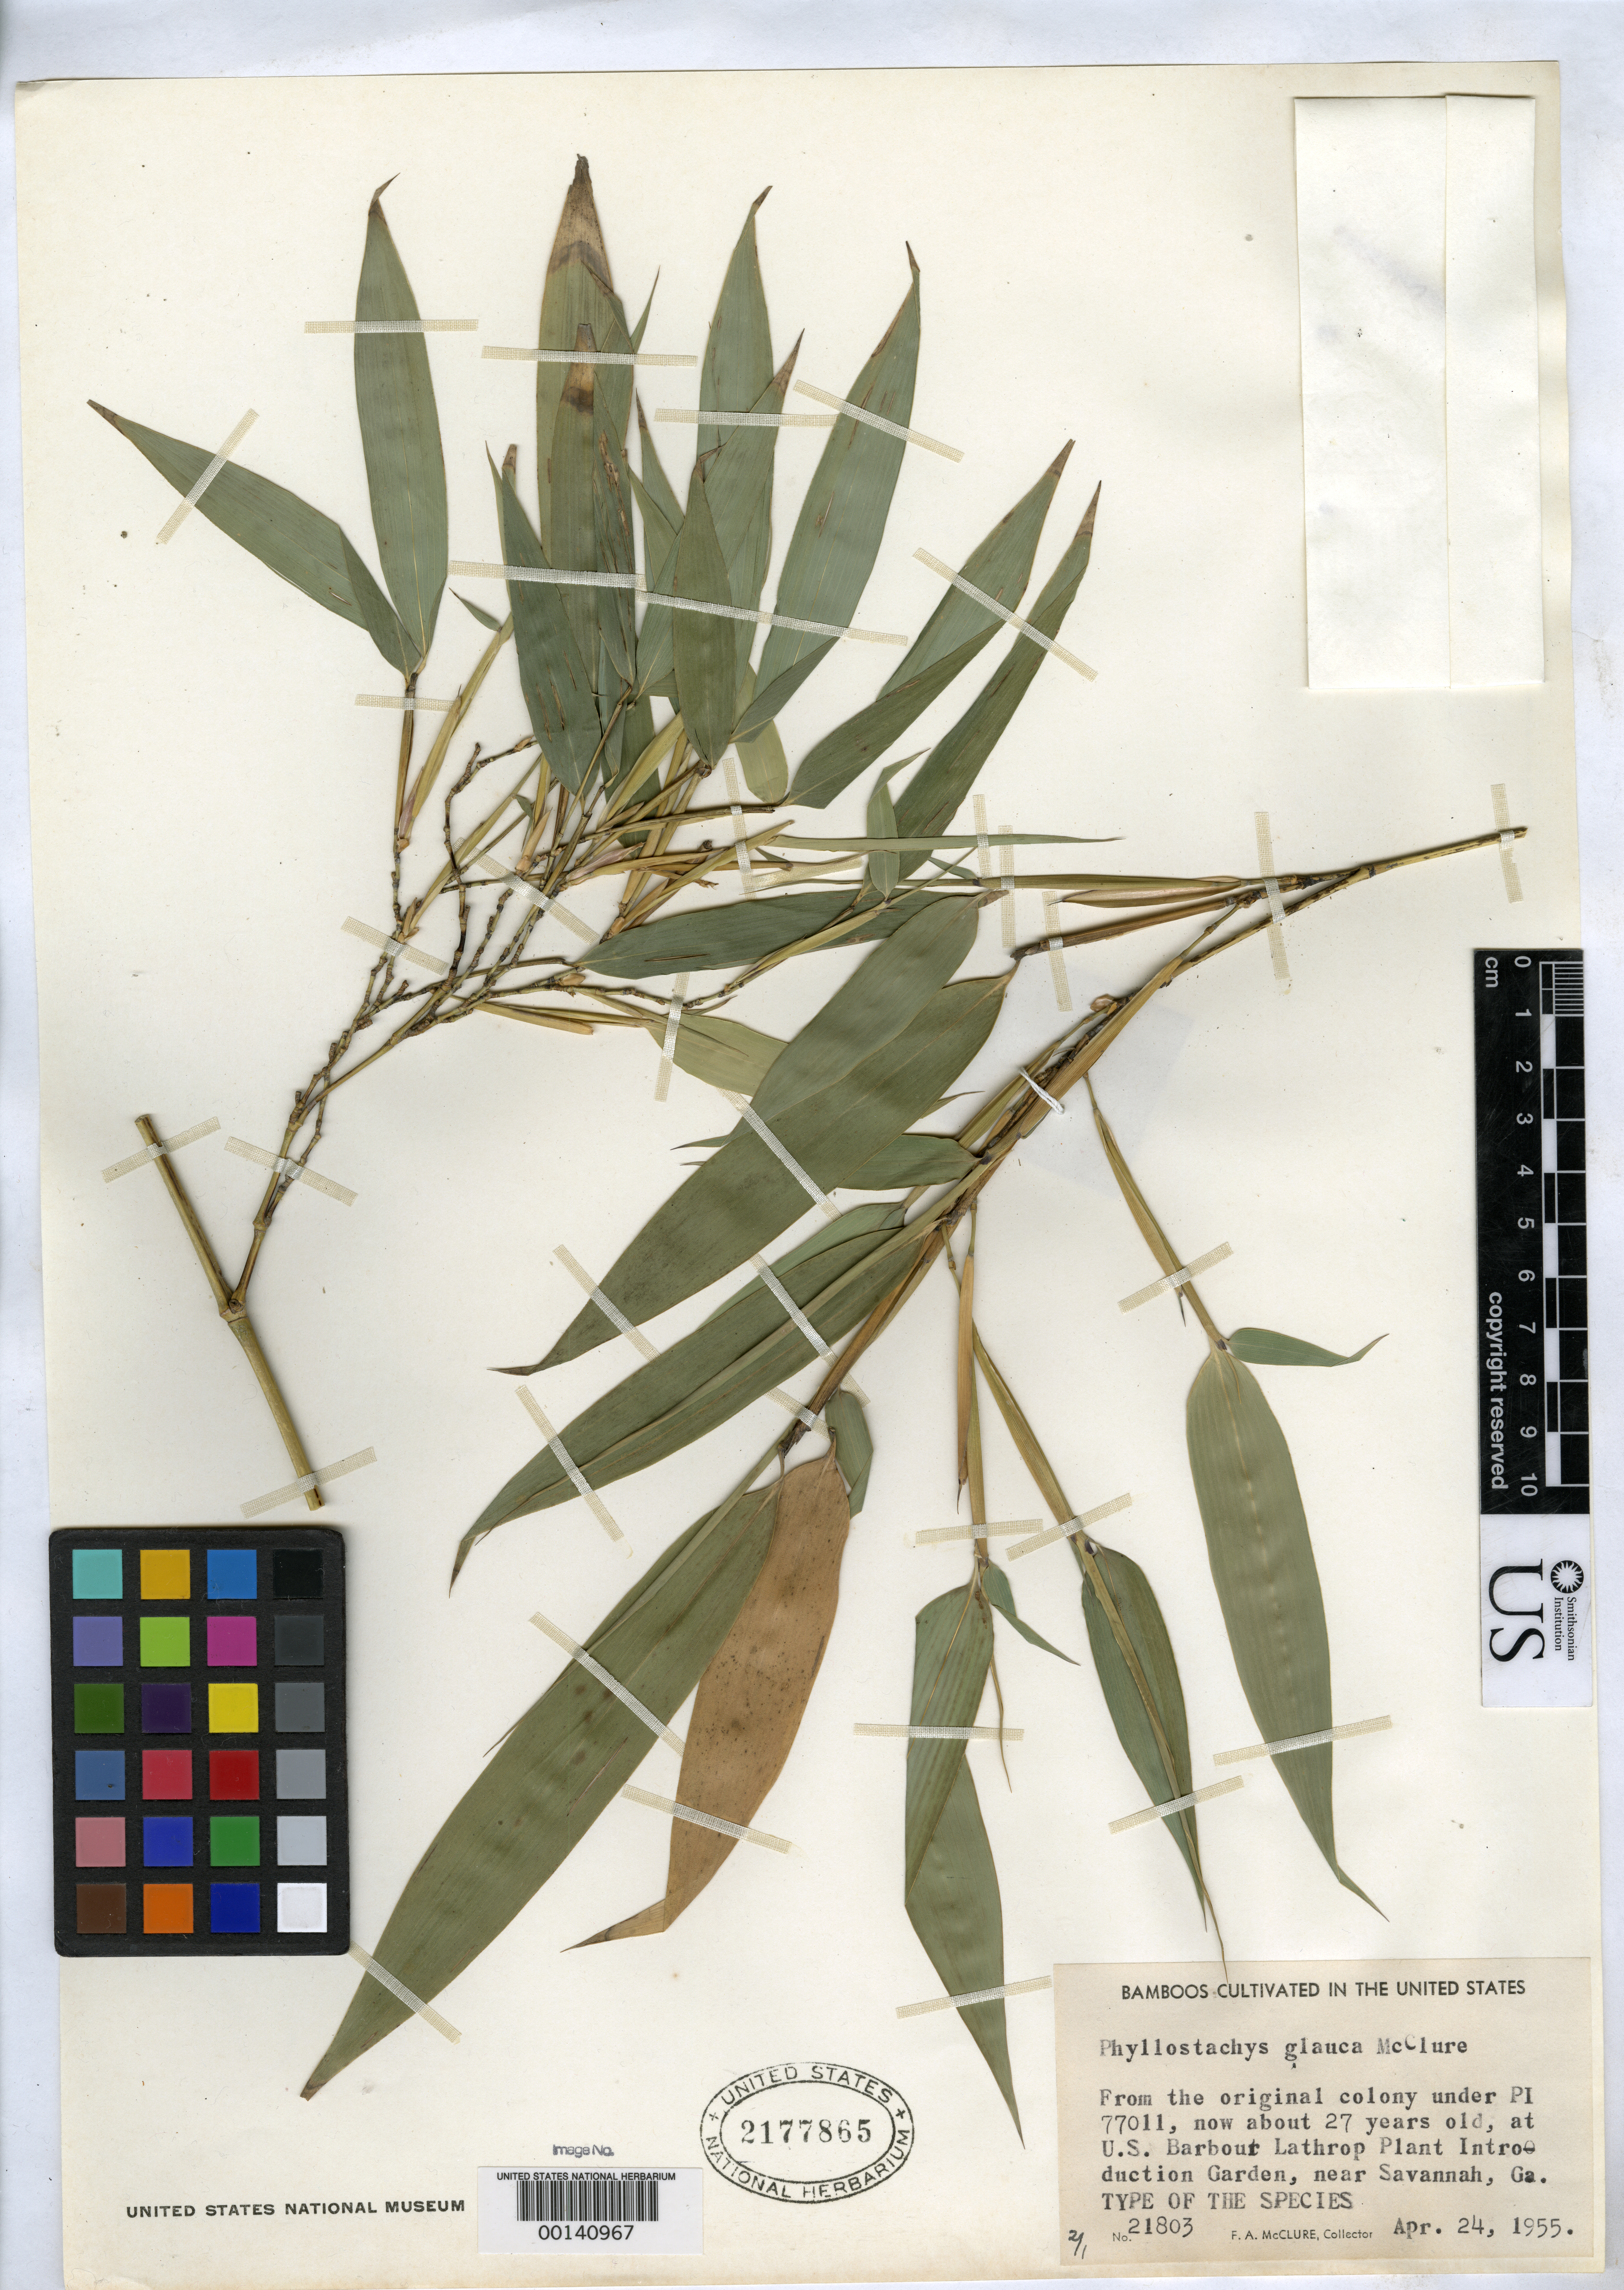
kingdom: Plantae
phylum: Tracheophyta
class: Liliopsida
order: Poales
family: Poaceae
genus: Phyllostachys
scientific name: Phyllostachys glauca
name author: McClure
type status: Holotype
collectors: F. A. McClure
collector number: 21803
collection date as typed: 24 Apr 1955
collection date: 1955-04-24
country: China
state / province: Jiangsu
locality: Nanking.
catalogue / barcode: US 2177865